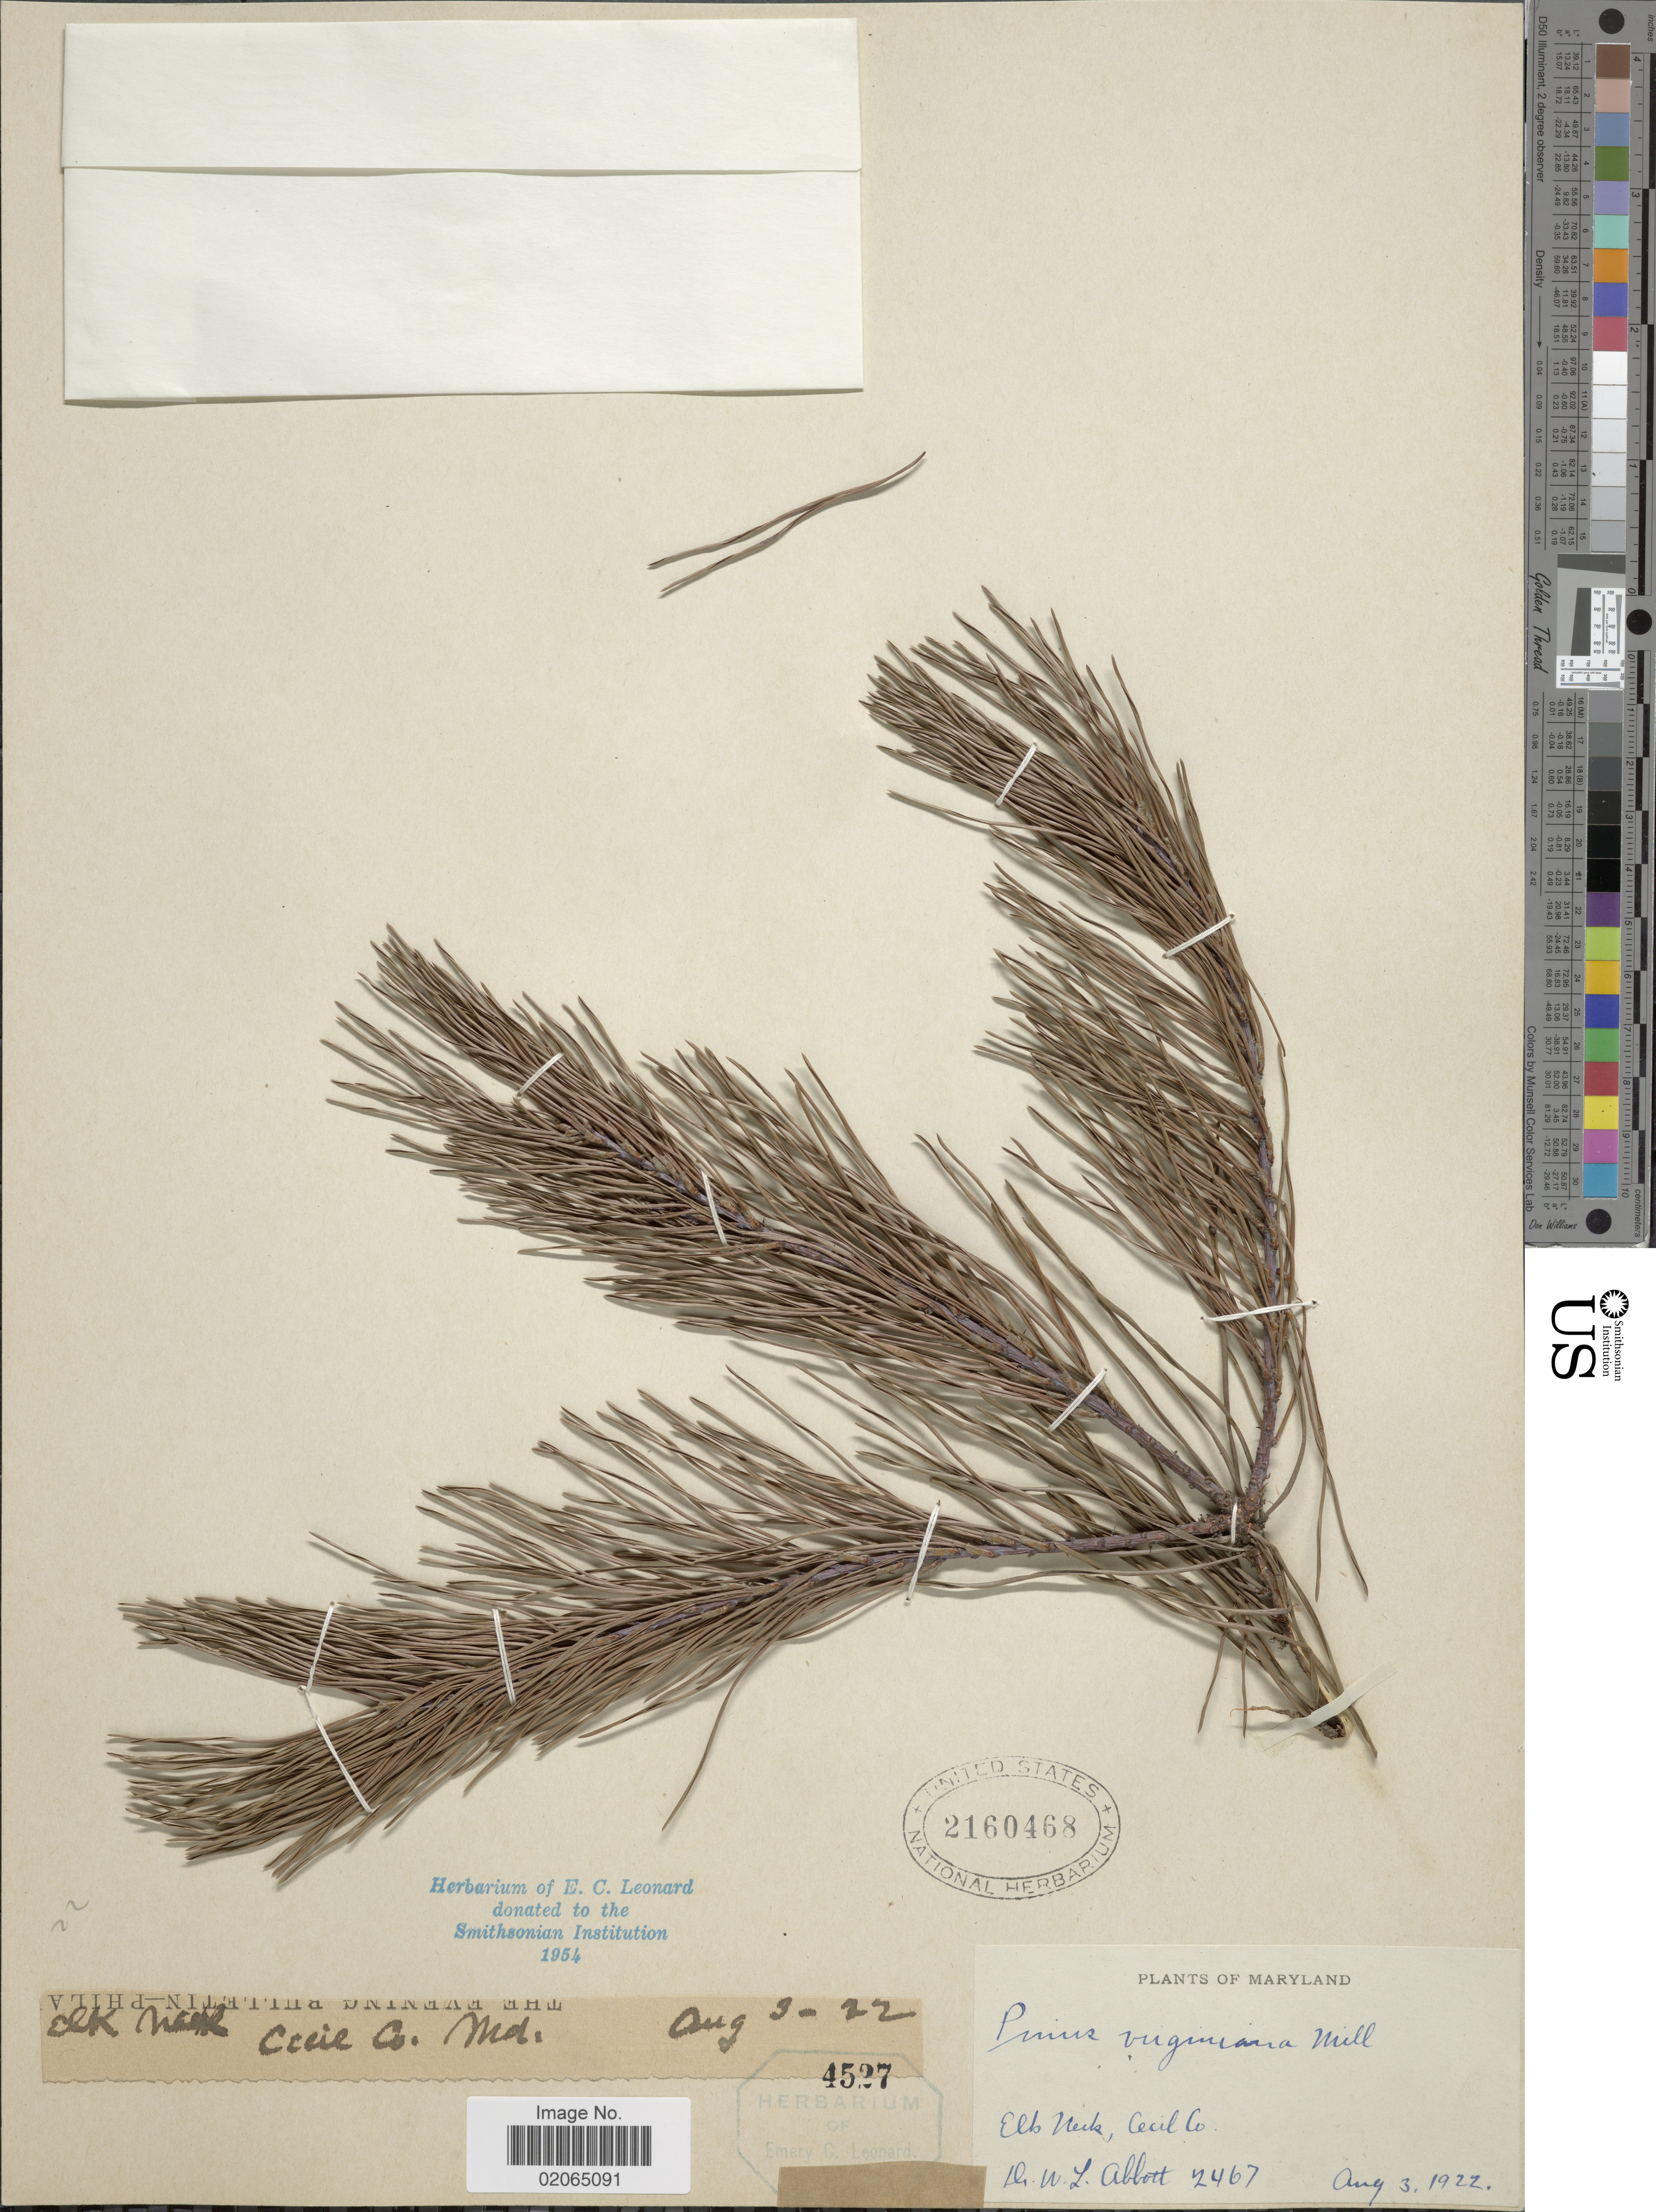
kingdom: Plantae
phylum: Tracheophyta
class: Pinopsida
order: Pinales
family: Pinaceae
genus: Pinus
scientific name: Pinus virginiana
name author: Mill.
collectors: W. L. Abbott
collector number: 2467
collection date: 1922-08-03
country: United States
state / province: Maryland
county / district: Cecil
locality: Elb Creek, Cecil Co.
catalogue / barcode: US 2160468